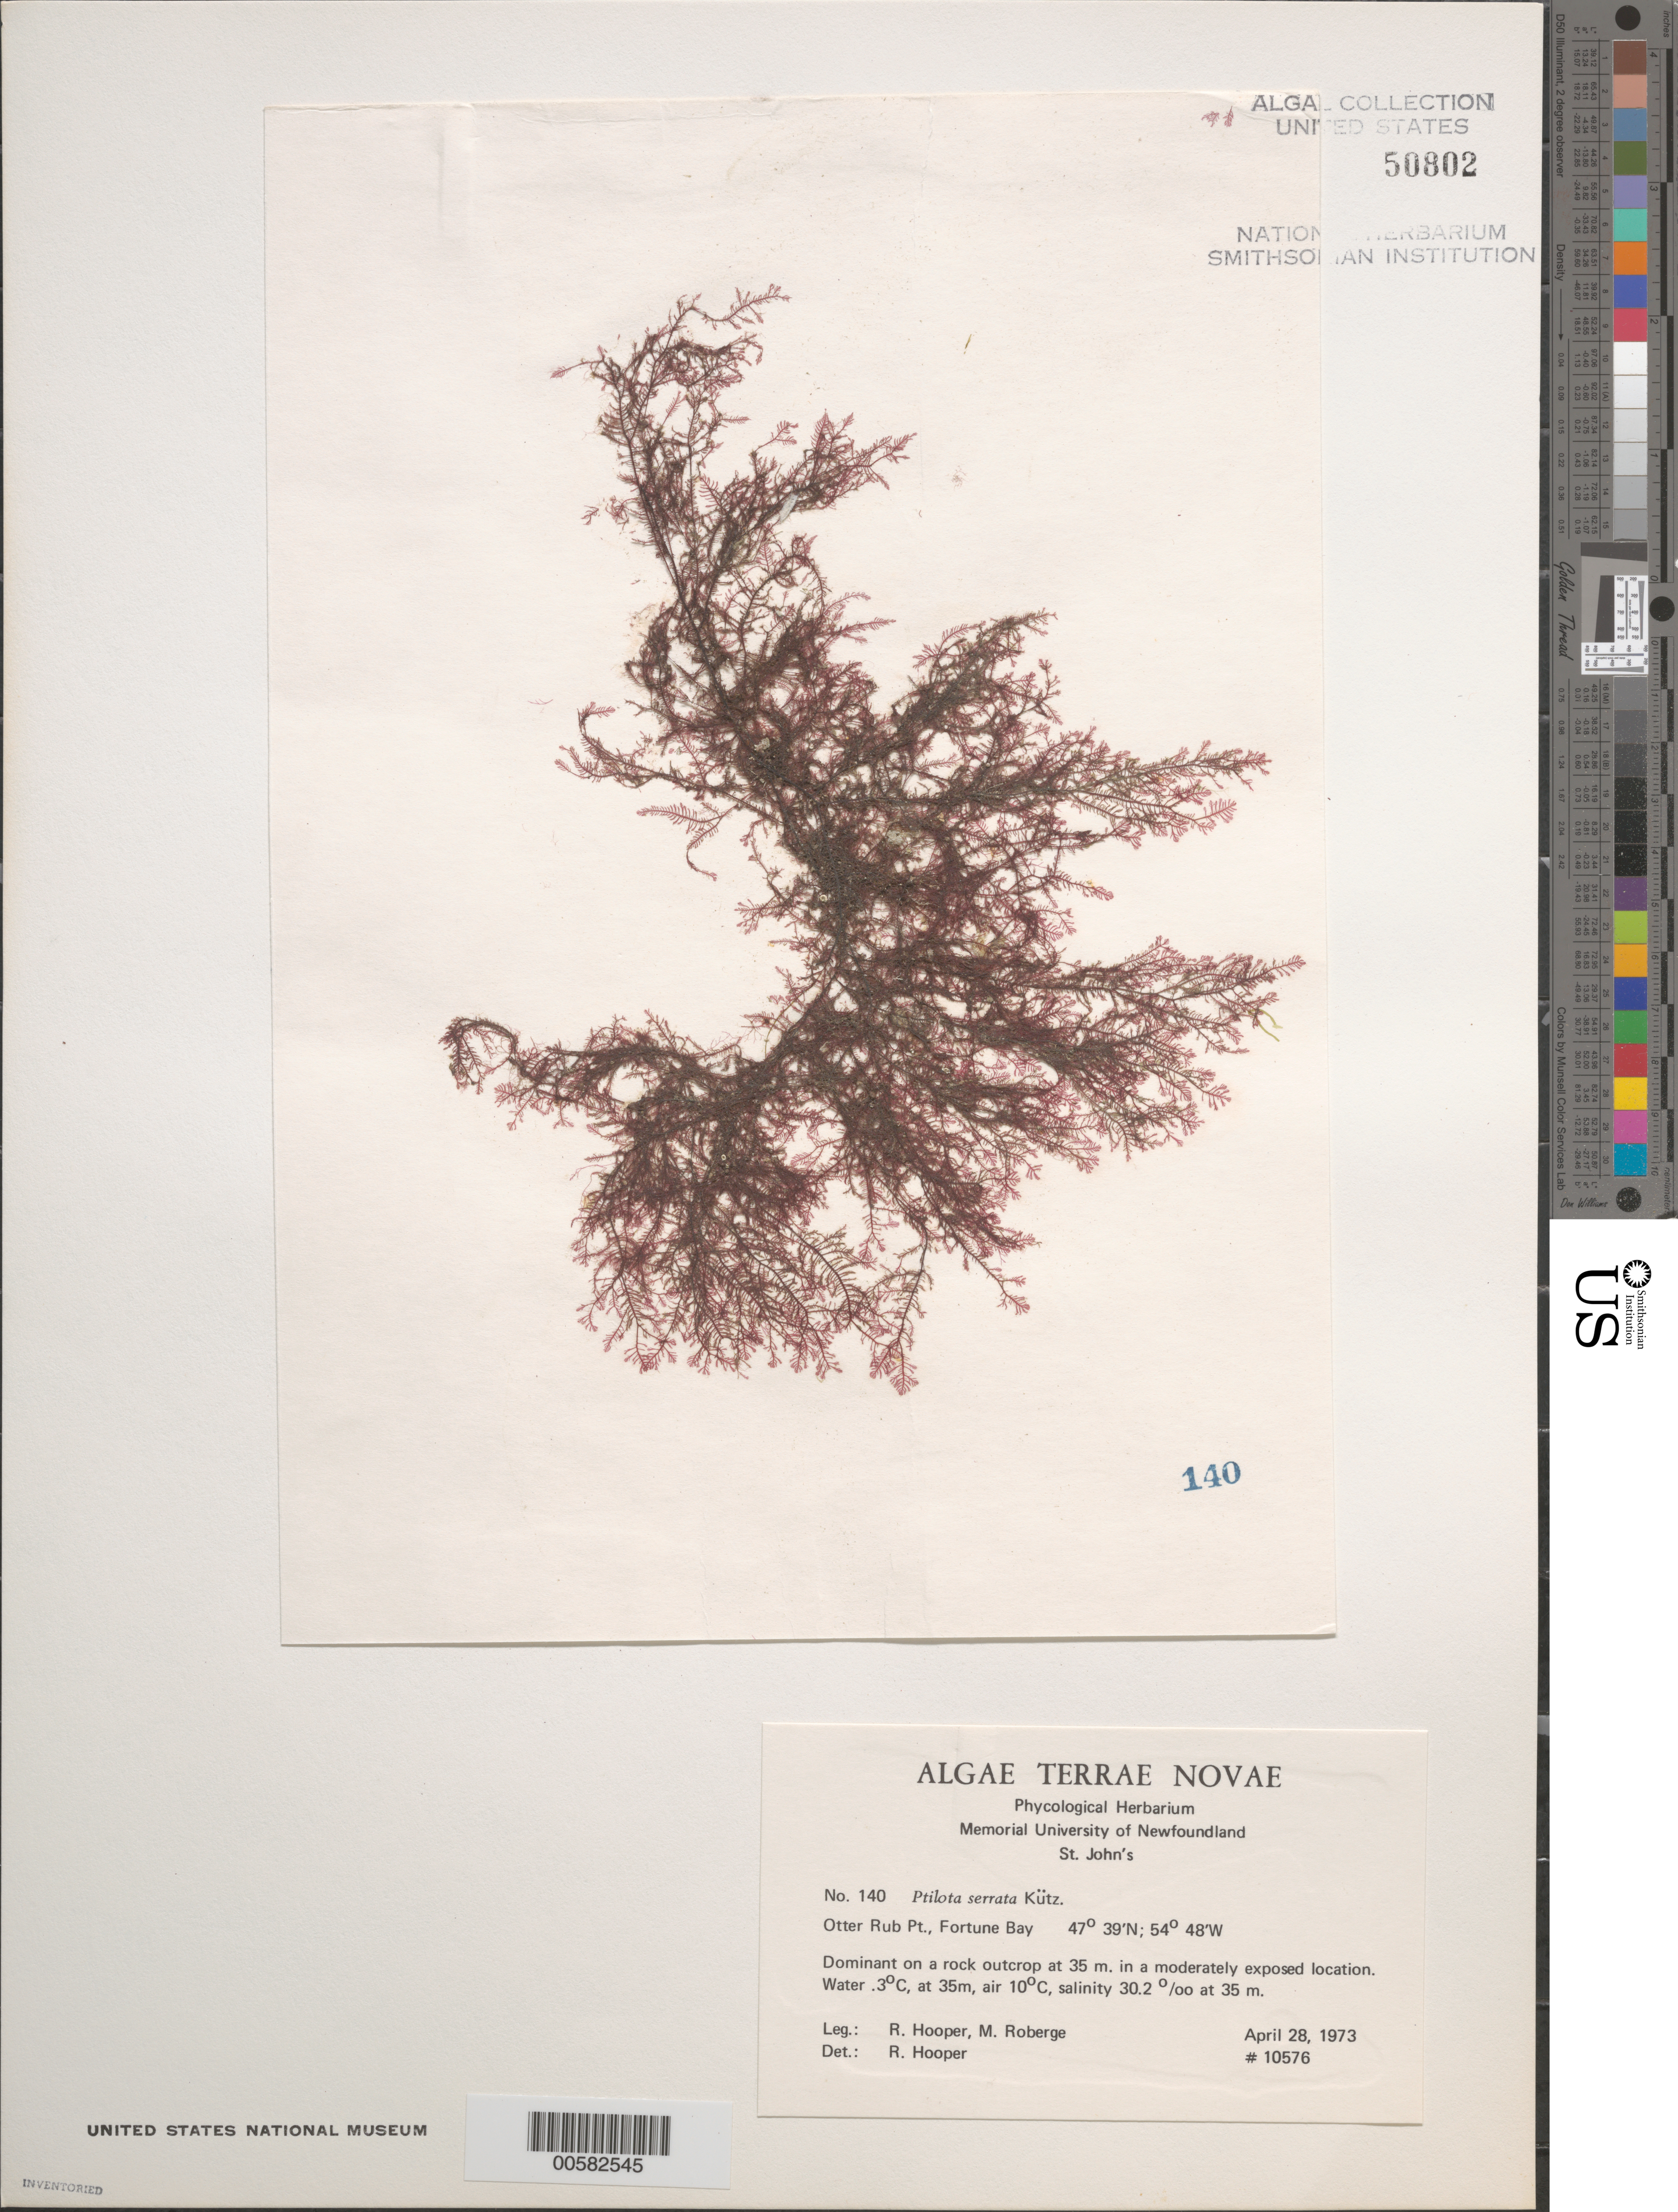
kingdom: Plantae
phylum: Rhodophyta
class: Florideophyceae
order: Ceramiales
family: Wrangeliaceae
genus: Ptilota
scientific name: Ptilota serrata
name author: Kützing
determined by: Hooper, R. G.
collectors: R. G. Hooper & M. Roberge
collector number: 10576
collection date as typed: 28 Apr 1973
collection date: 1973-04-28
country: Canada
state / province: Newfoundland and Labrador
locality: Otter Rub Point, Fortune Bay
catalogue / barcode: US 50802